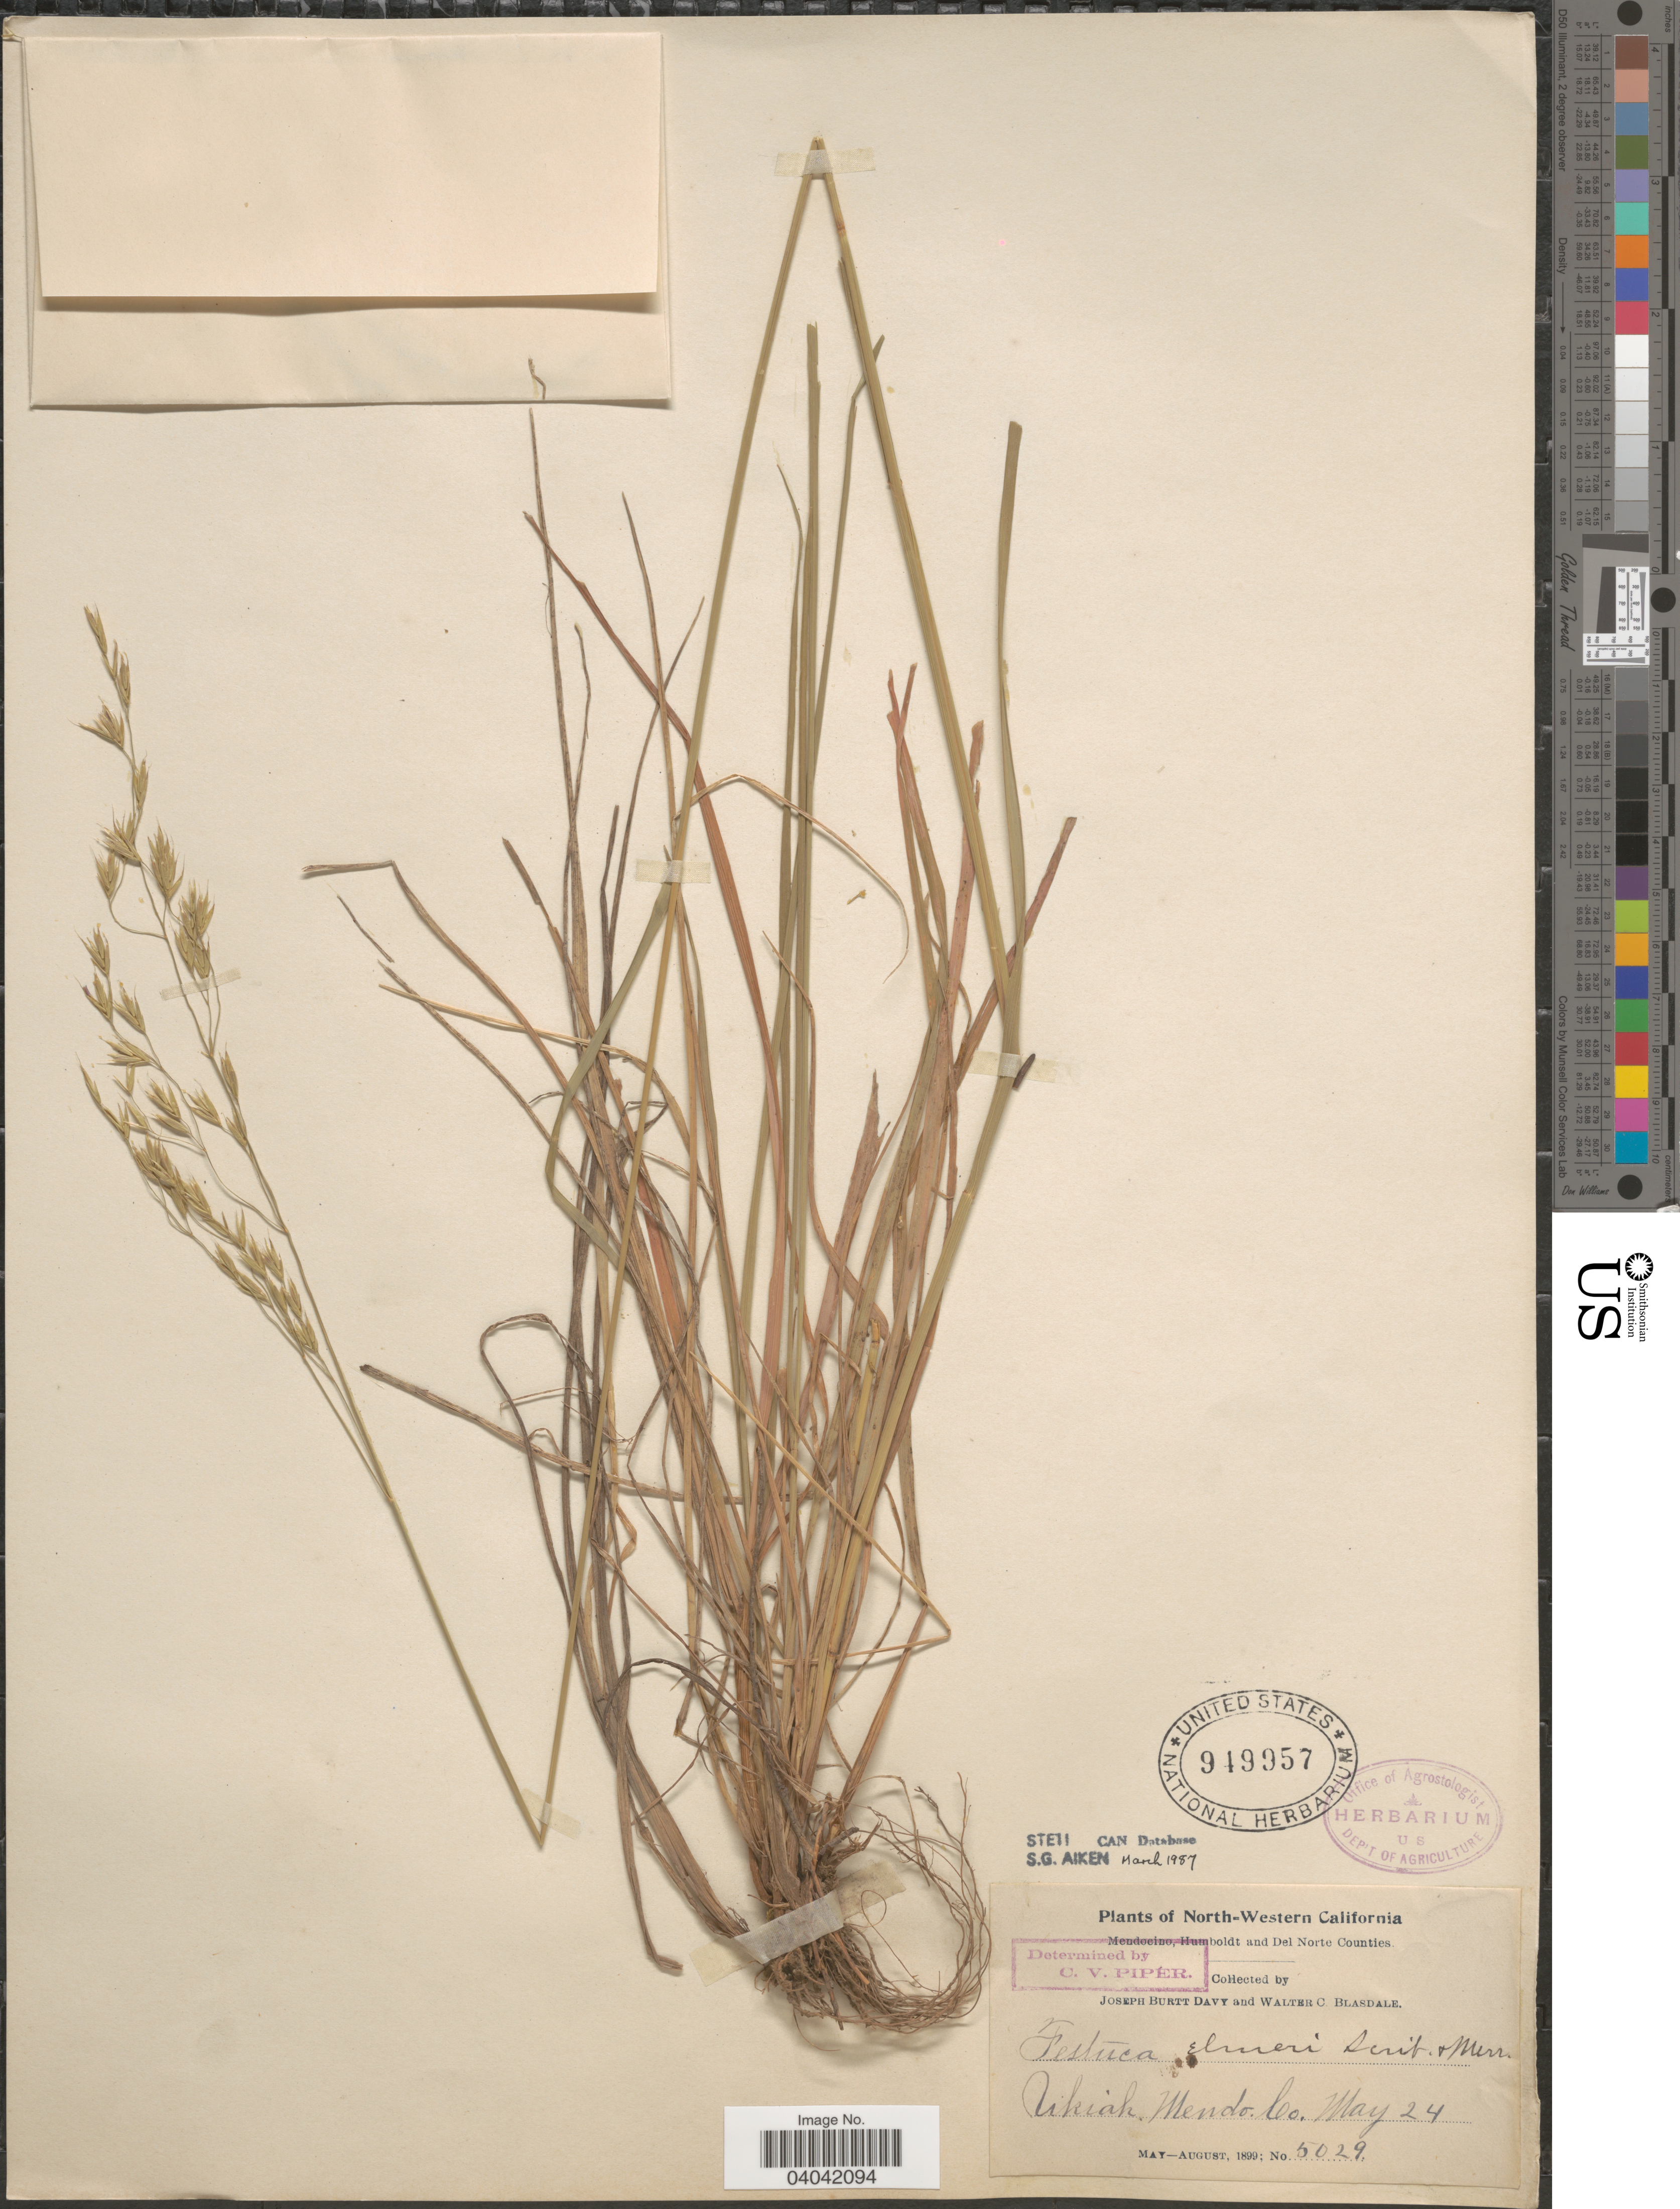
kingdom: Plantae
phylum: Tracheophyta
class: Liliopsida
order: Poales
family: Poaceae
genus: Festuca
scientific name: Festuca elmeri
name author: Scribn. & Merr.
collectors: J. Burtt Davy & W. Blasdale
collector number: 5029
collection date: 1899-05-24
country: United States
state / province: California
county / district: Mendocino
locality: North-Western California. Ukiah, Mendo. Co.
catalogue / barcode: US 949957